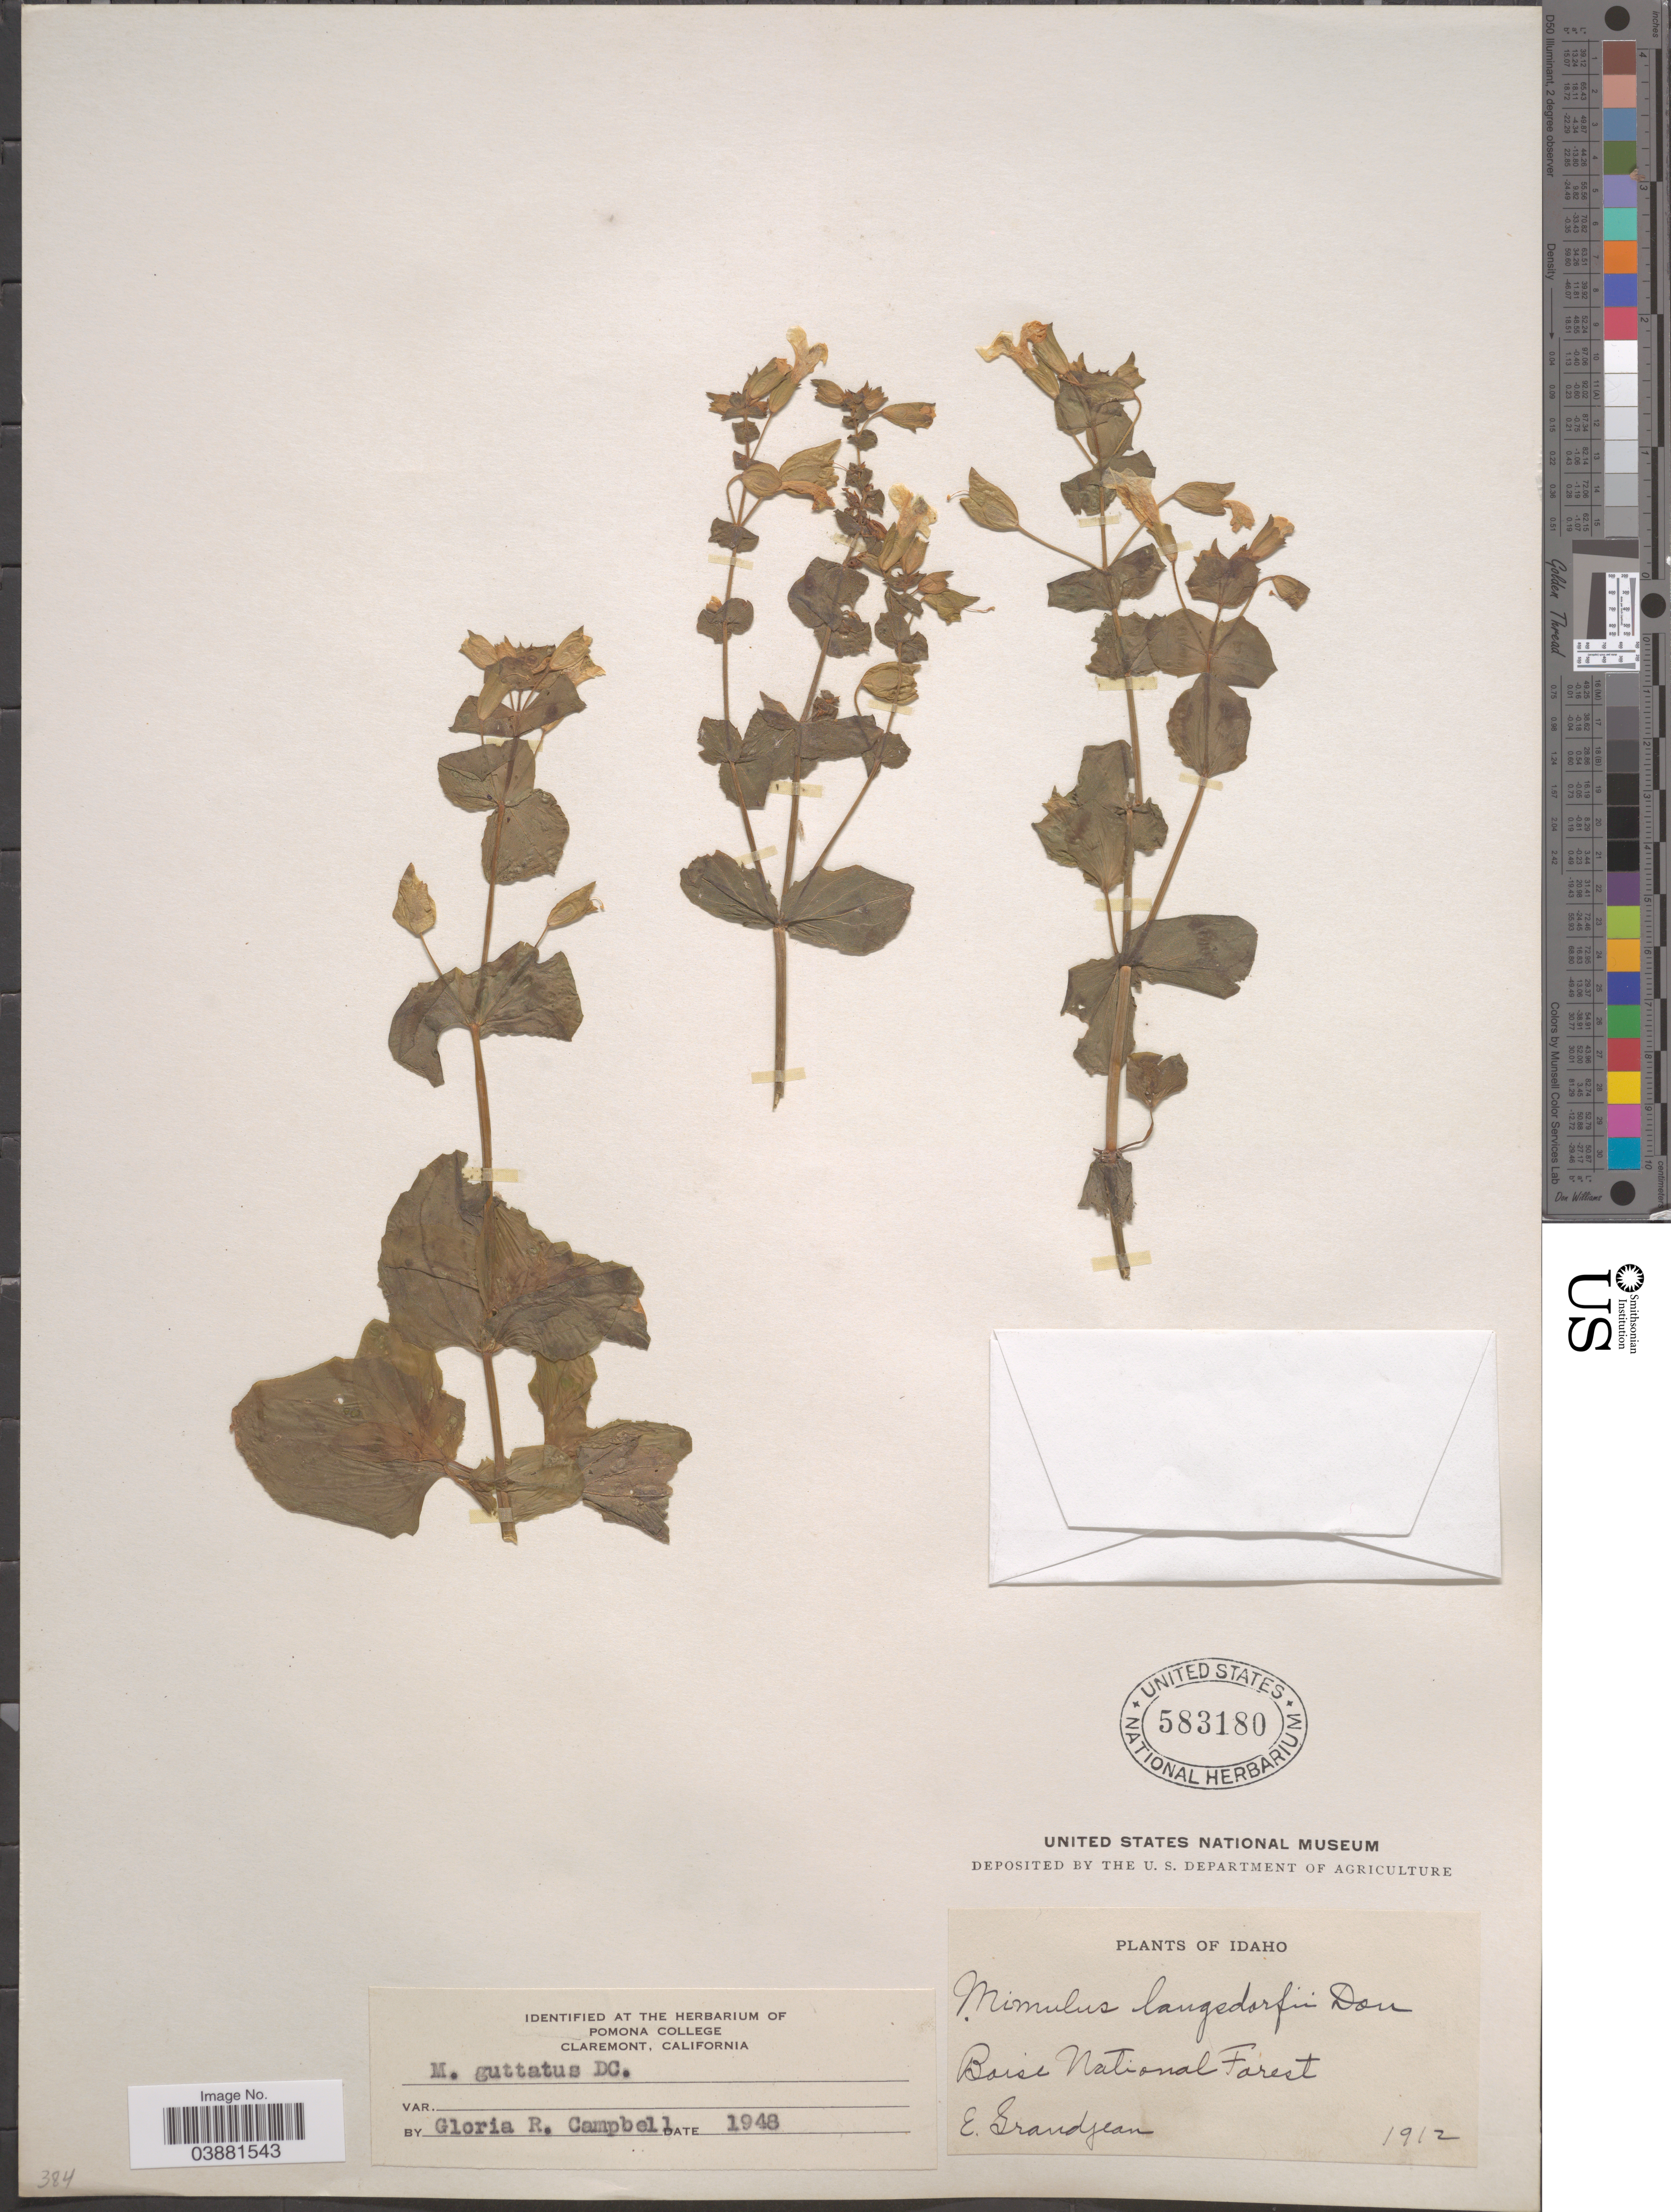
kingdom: Plantae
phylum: Tracheophyta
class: Magnoliopsida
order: Lamiales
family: Phrymaceae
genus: Mimulus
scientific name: Mimulus guttatus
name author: DC.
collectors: E. Grandjean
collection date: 1912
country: United States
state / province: Idaho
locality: Boise National Forest.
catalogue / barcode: US 583180